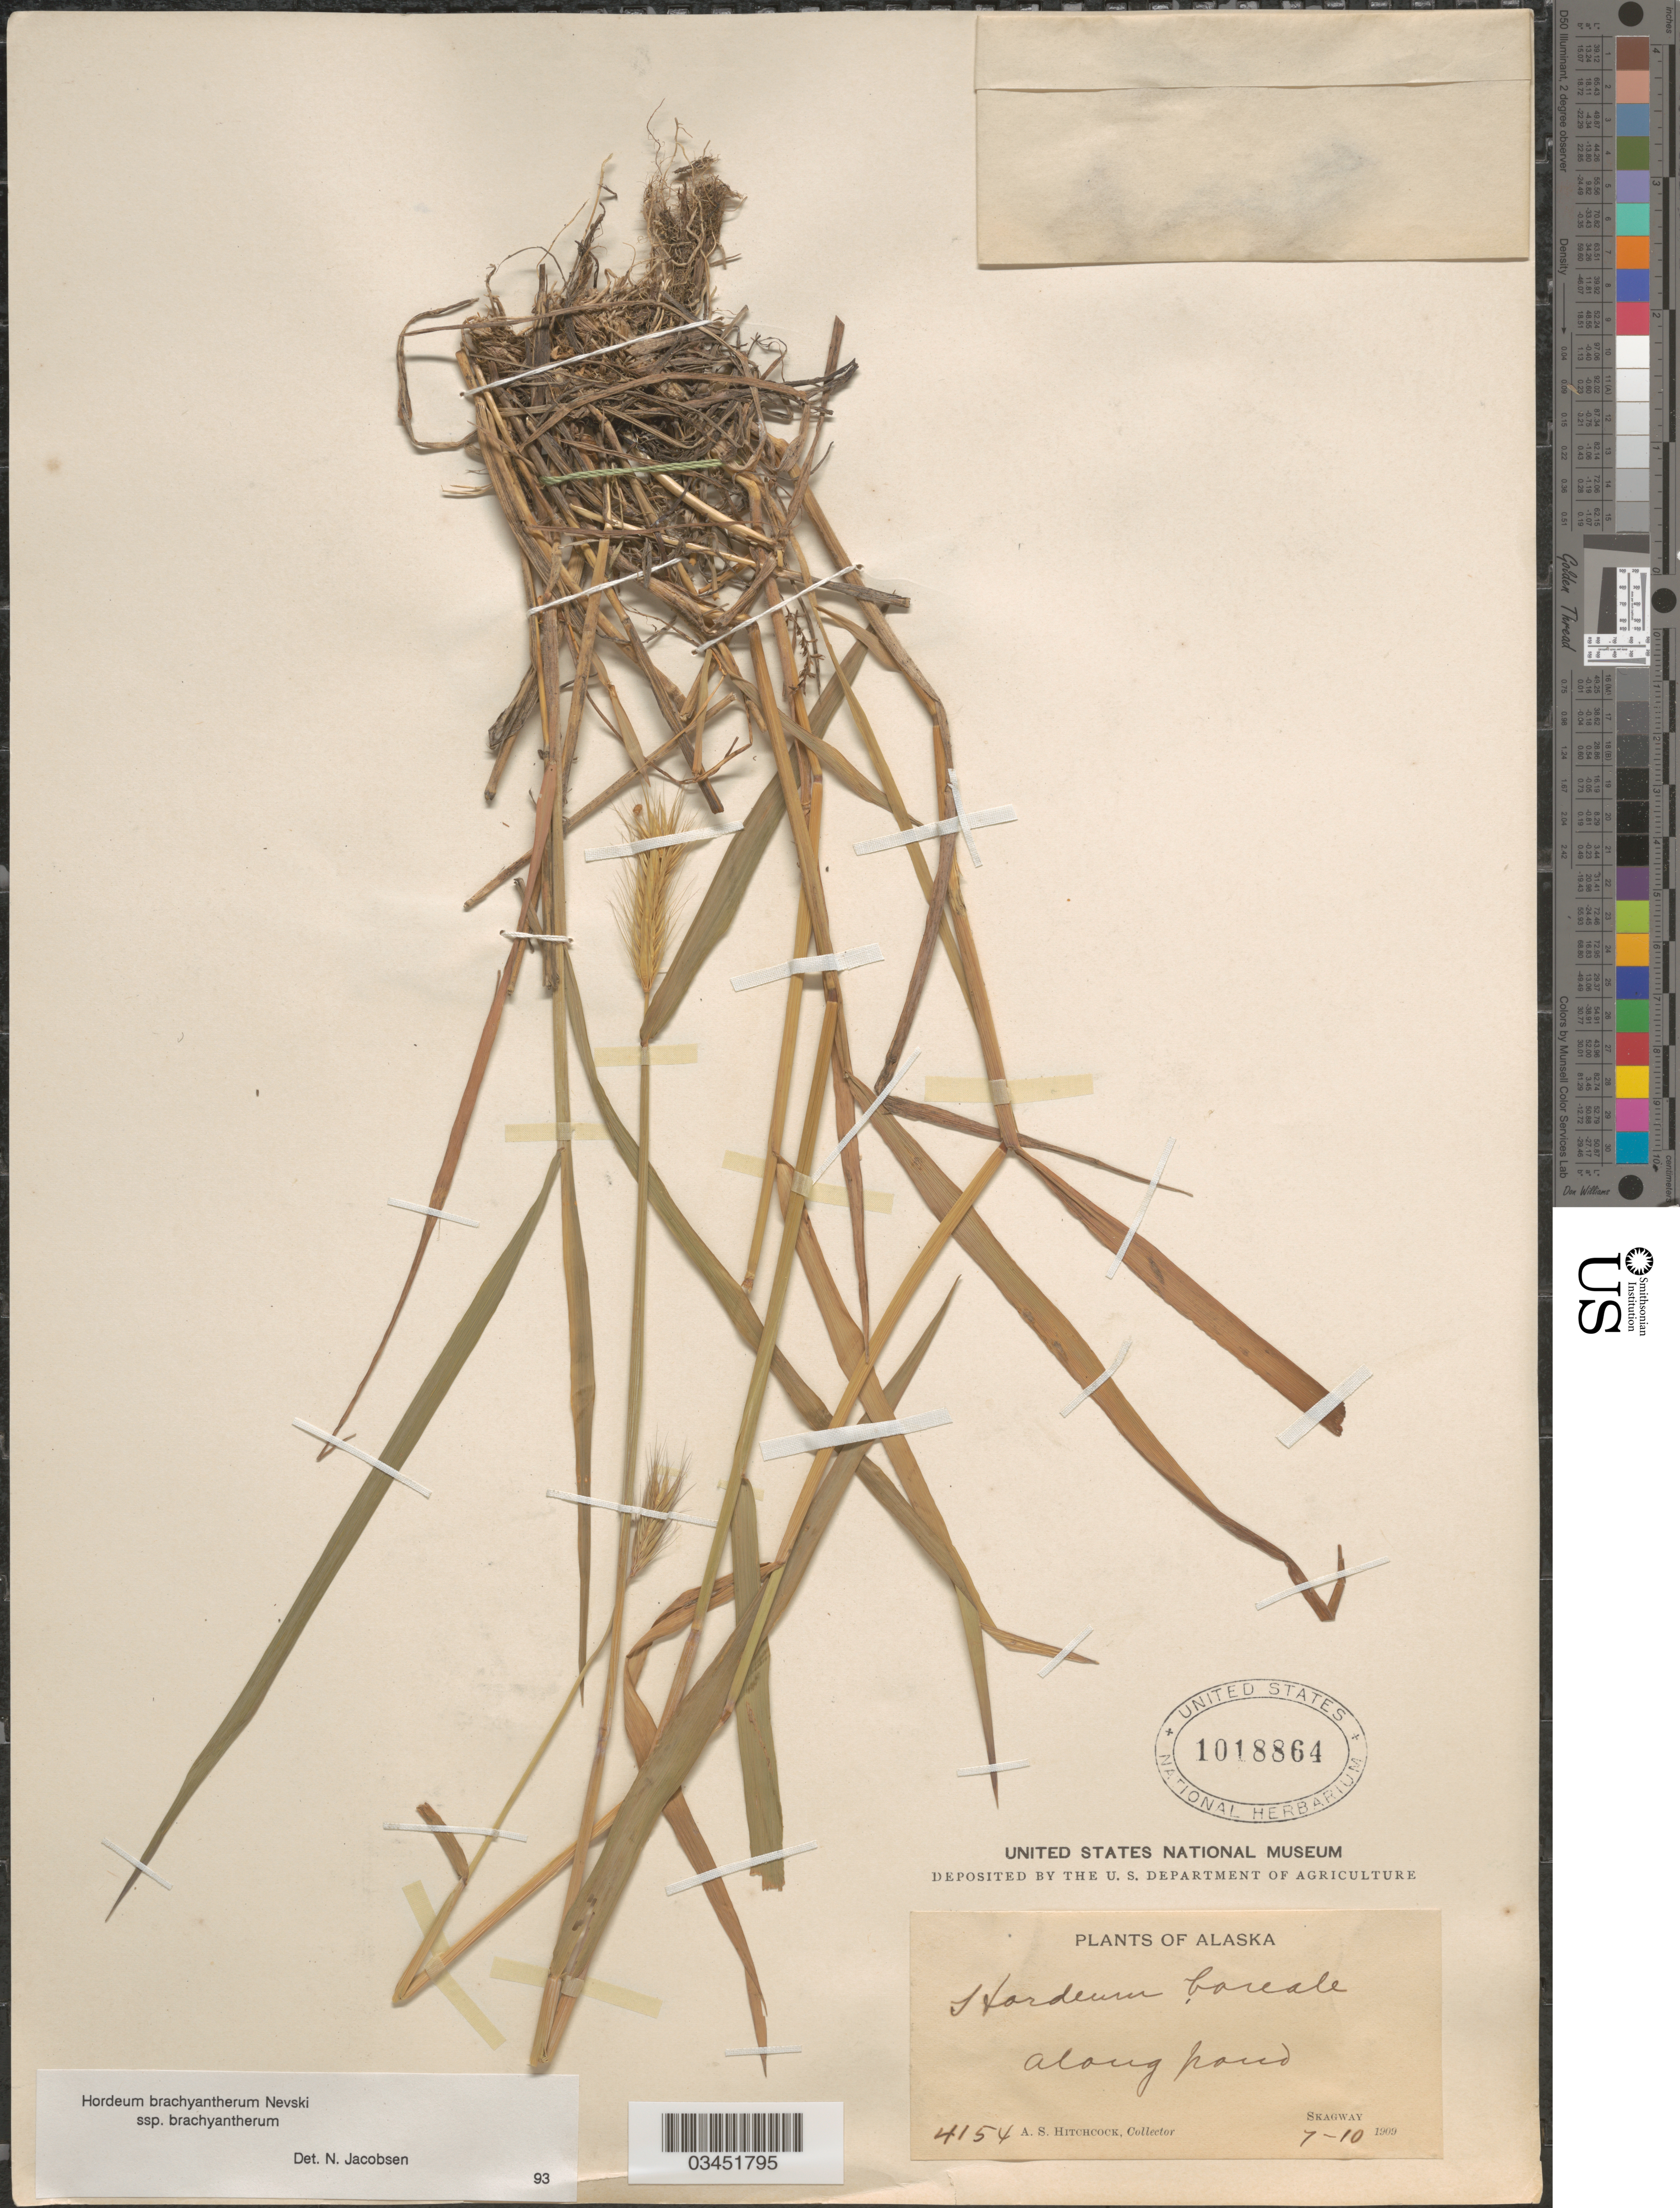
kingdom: Plantae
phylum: Tracheophyta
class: Liliopsida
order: Poales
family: Poaceae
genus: Hordeum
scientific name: Hordeum brachyantherum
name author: Nevski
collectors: A. S. Hitchcock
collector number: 4154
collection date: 1909-07-10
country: United States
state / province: Alaska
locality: Along pond. Skagway.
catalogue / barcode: US 1018864